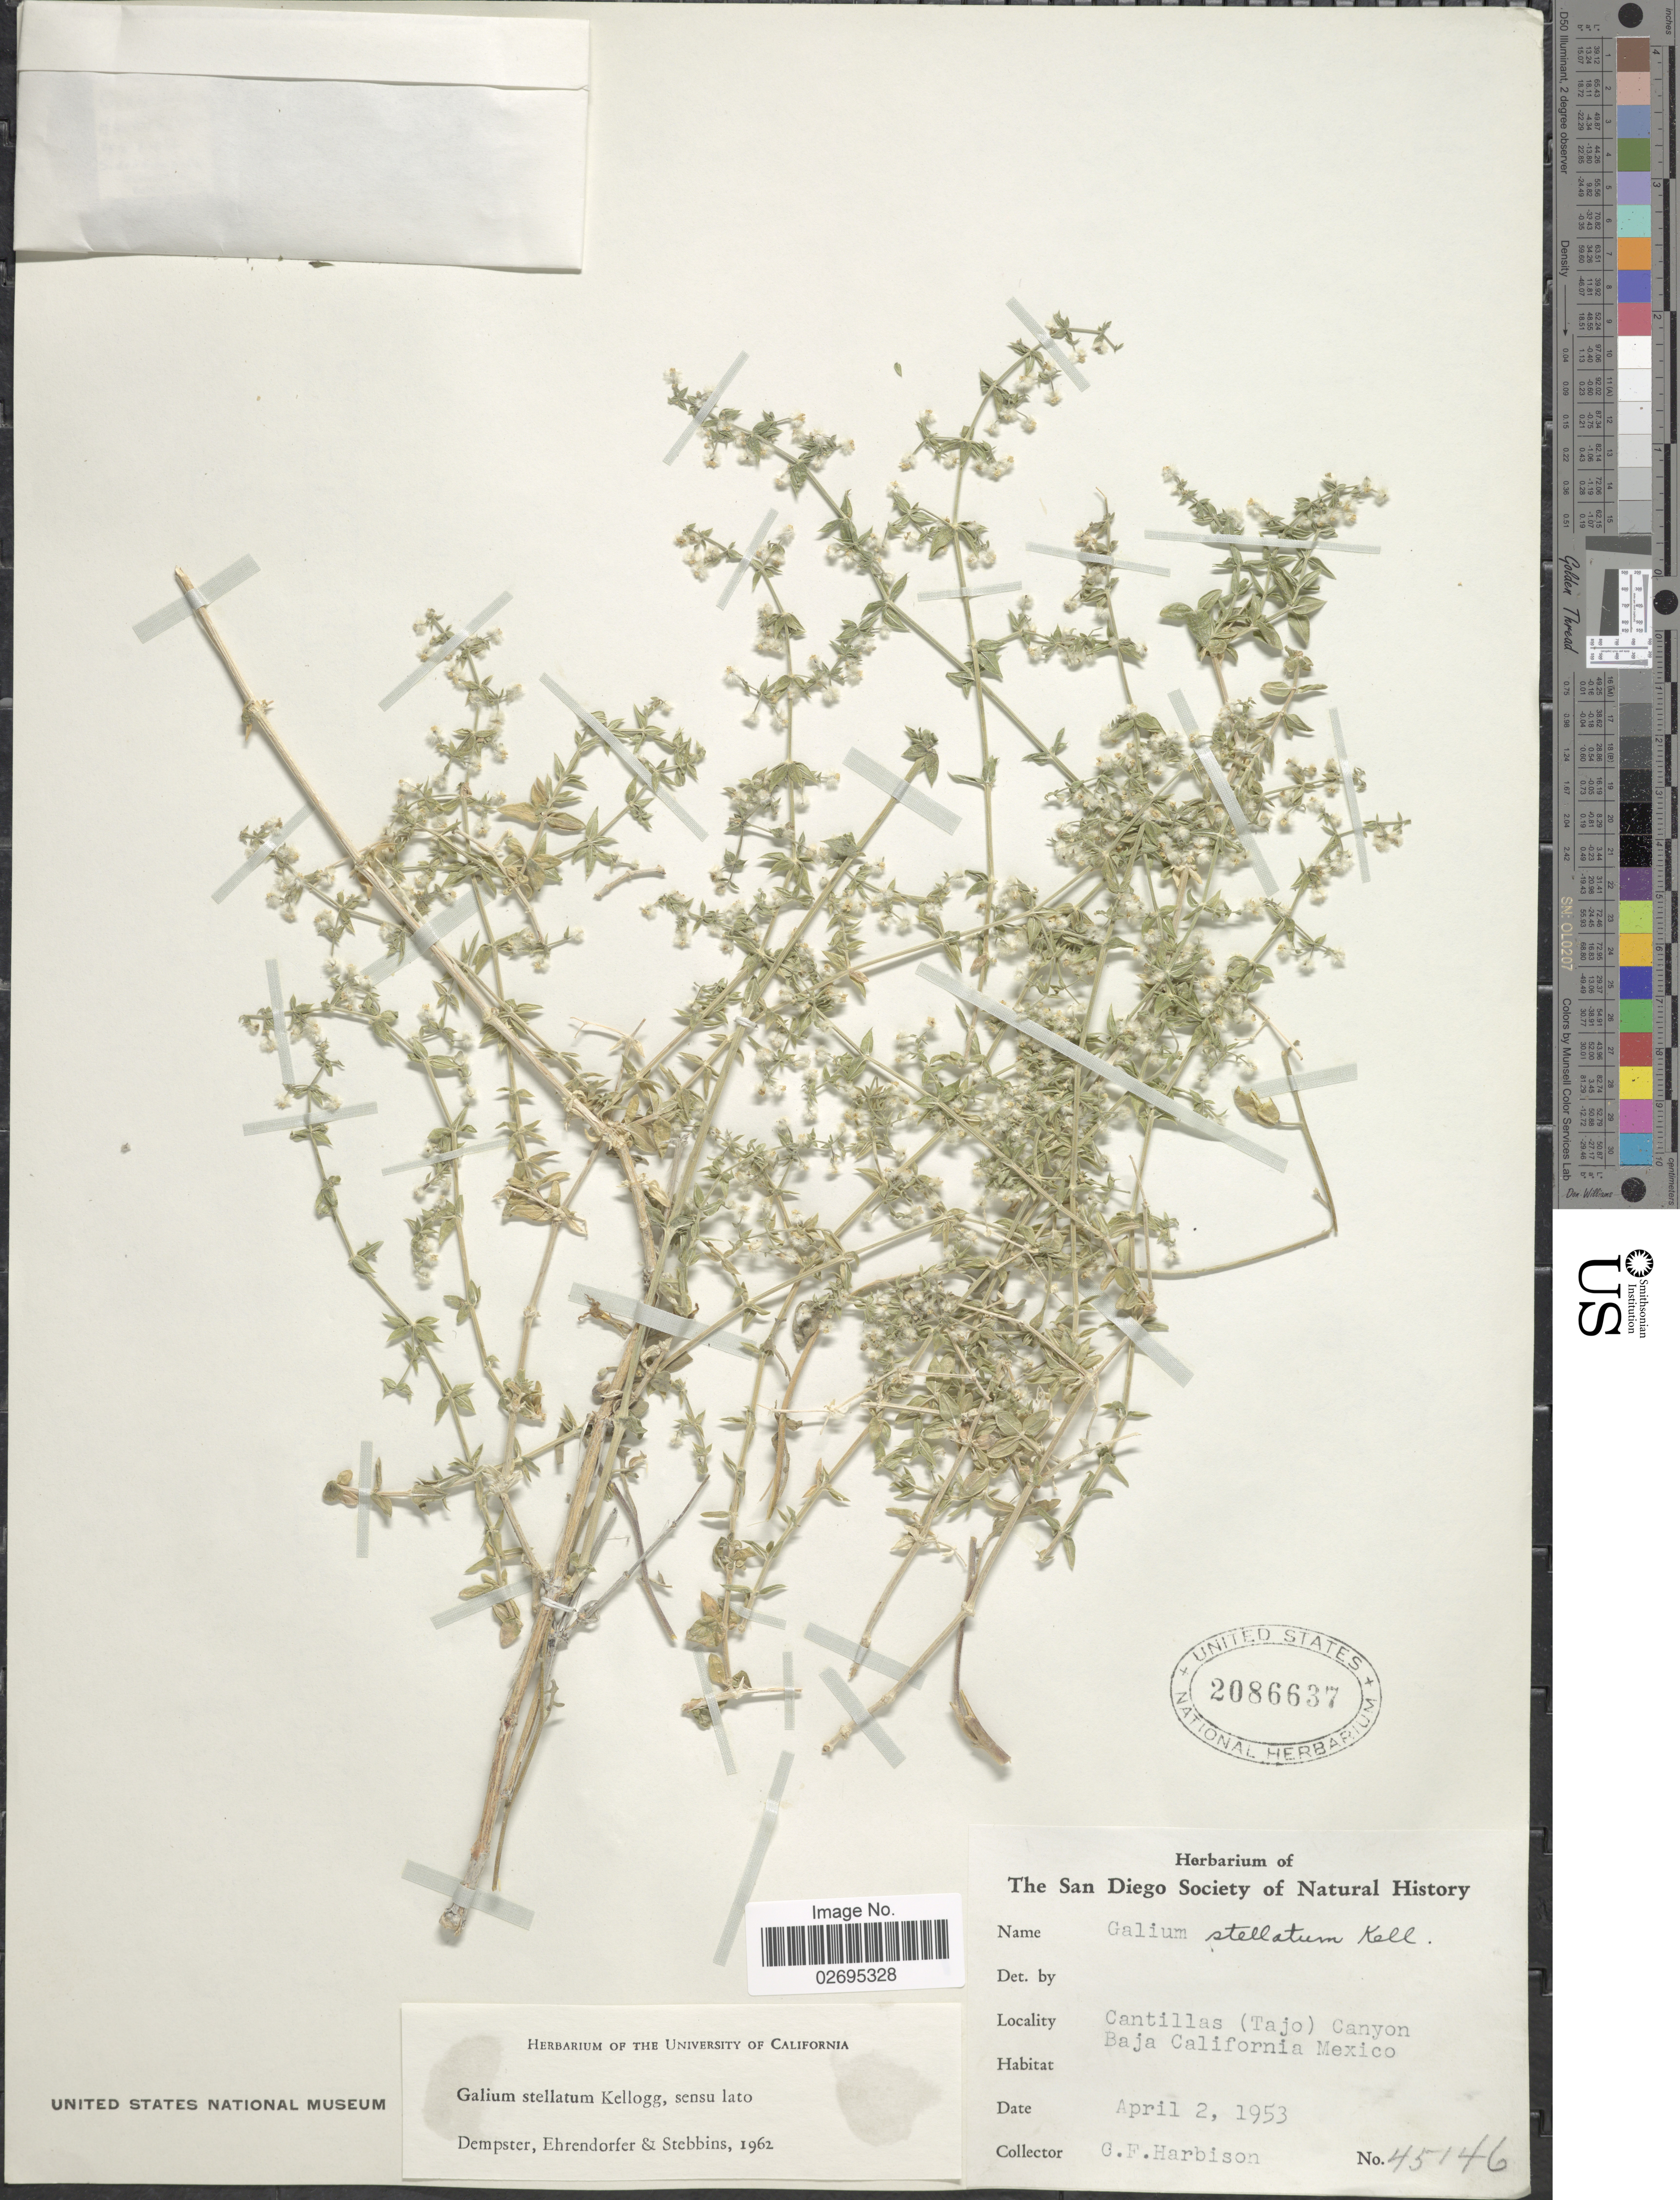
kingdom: Plantae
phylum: Tracheophyta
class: Magnoliopsida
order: Gentianales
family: Rubiaceae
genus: Galium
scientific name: Galium stellatum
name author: Kellogg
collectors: C. F. Harbison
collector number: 45146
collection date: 1953-04-02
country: Mexico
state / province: Baja California Norte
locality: Cantillas (Tajo) Canyon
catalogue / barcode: US 2086637